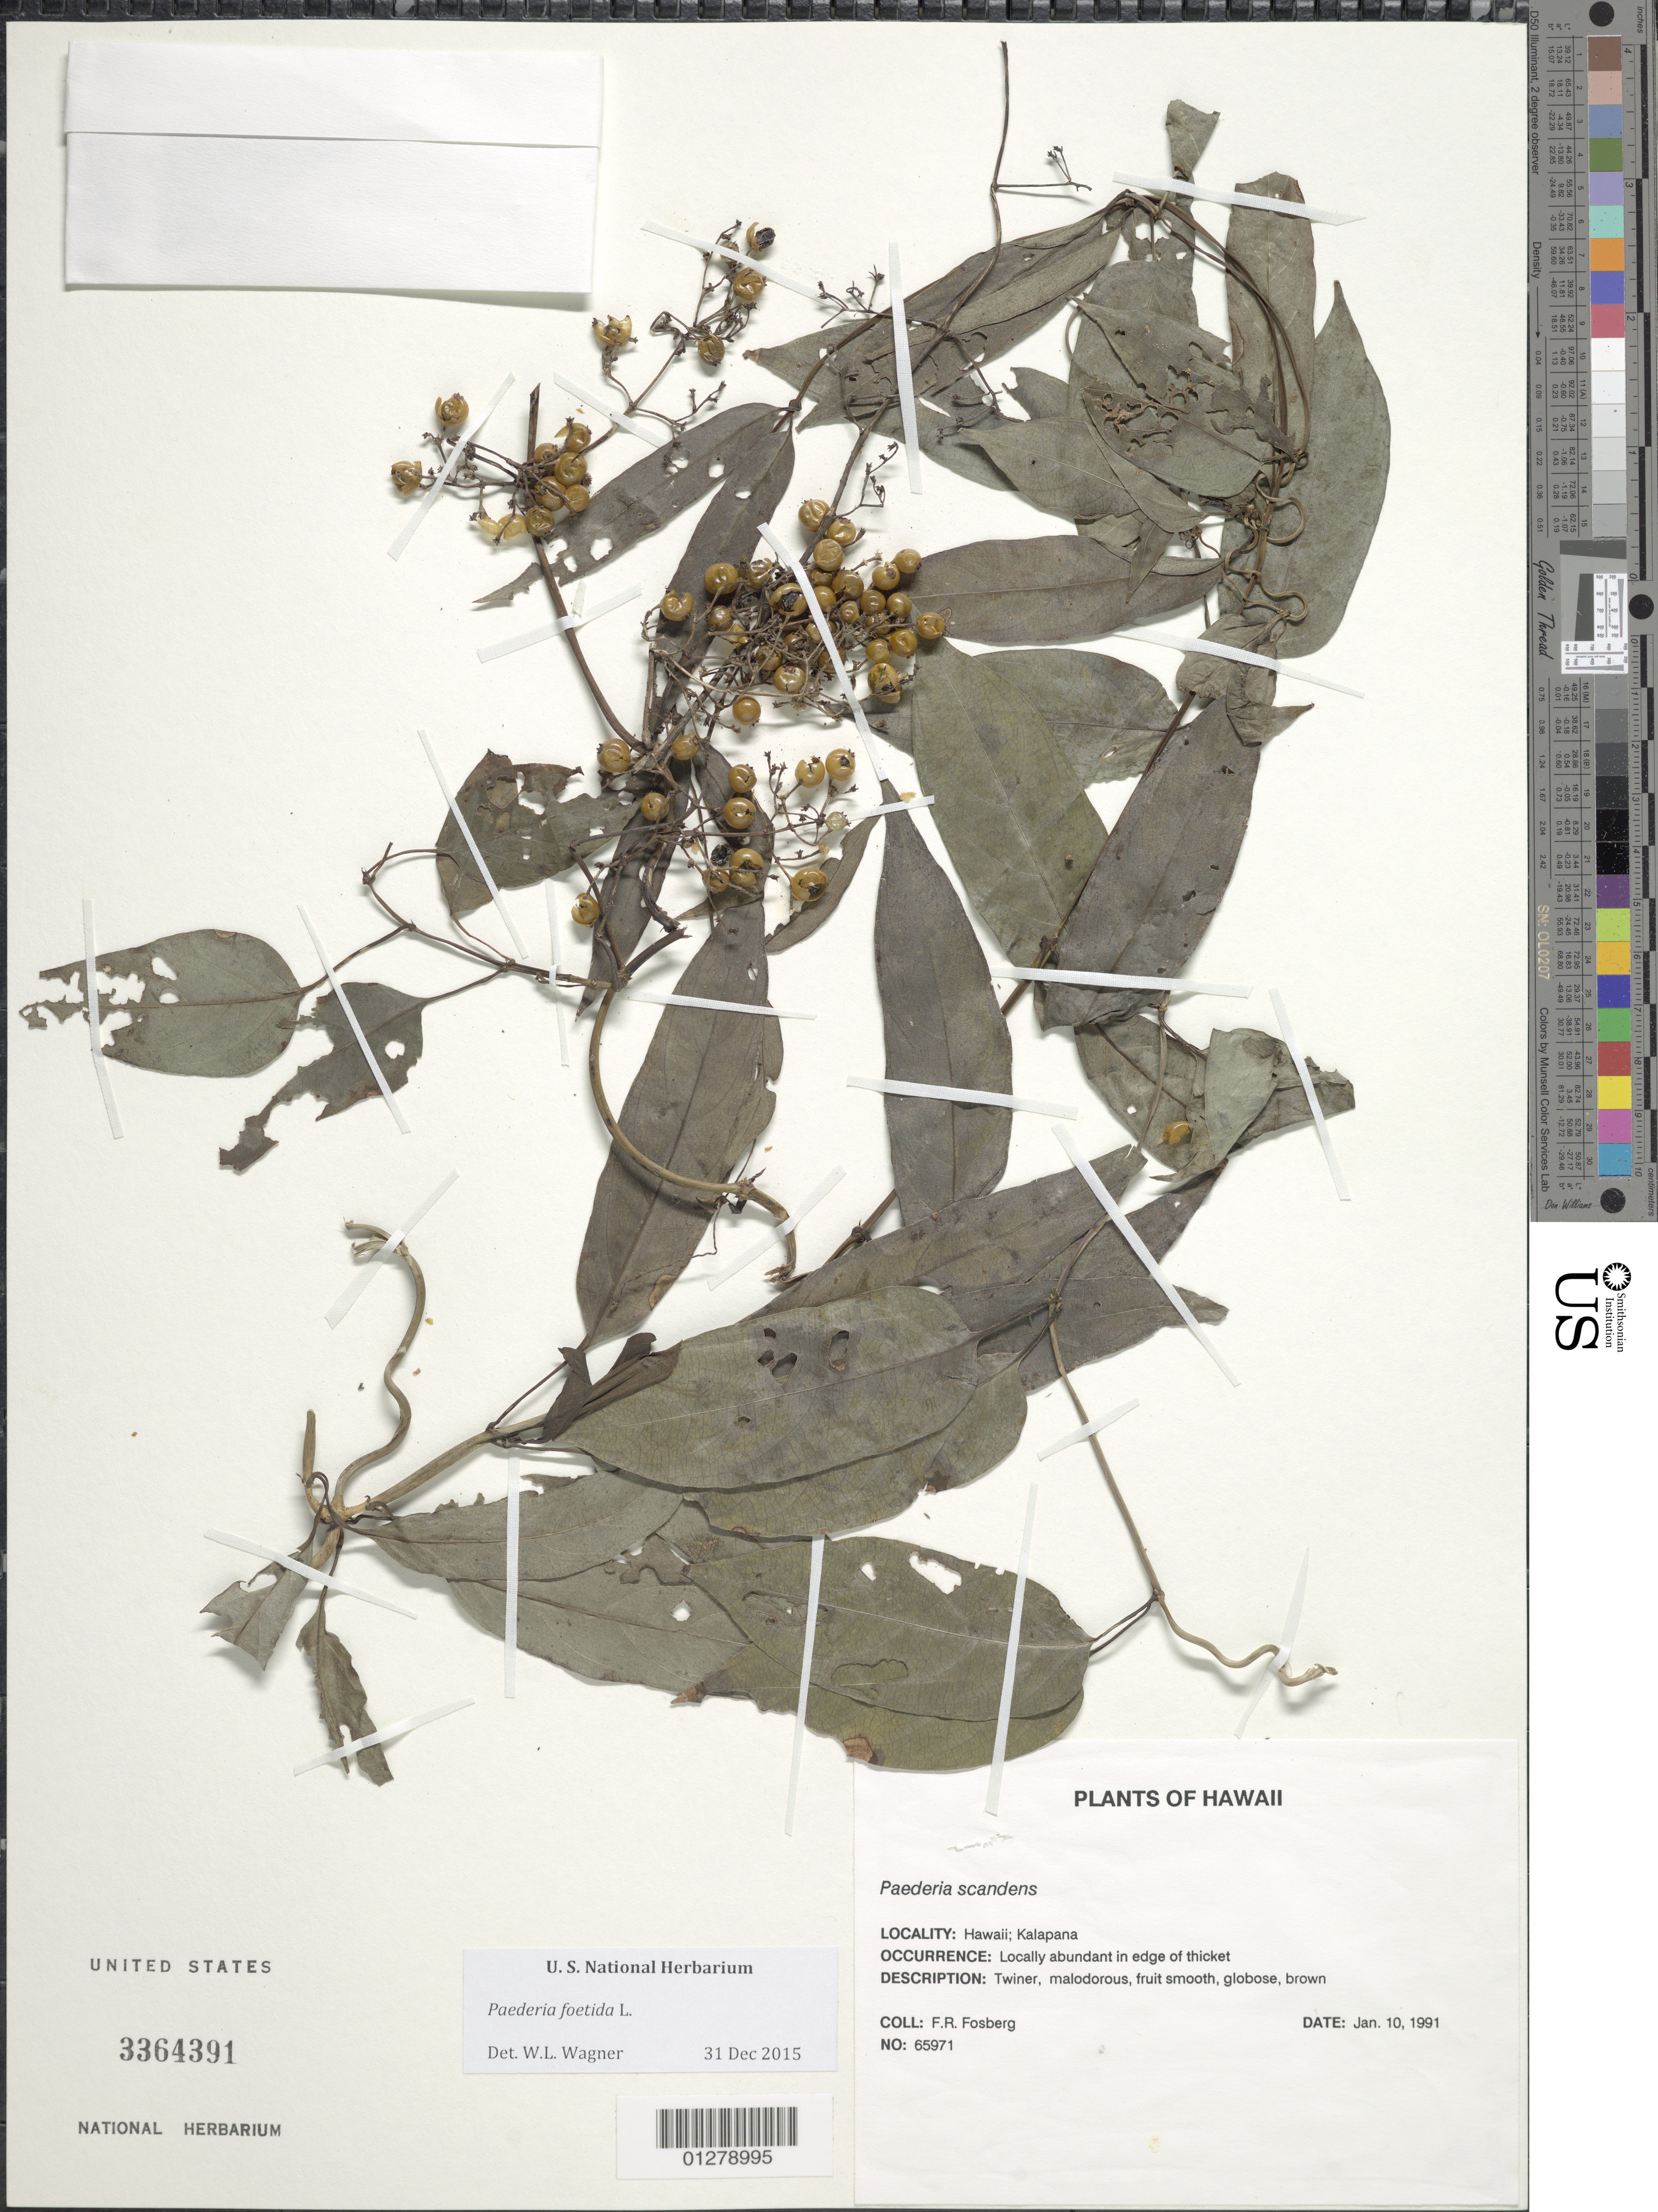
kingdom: Plantae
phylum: Tracheophyta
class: Magnoliopsida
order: Gentianales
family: Rubiaceae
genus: Paederia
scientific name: Paederia foetida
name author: L.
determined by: Wagner, W. L., (BOT), Smithsonian Institution - National Museum of Natural History (UNITED STATES)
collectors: F. R. Fosberg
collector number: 65971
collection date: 1991-01-10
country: United States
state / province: Hawaii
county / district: Hawaii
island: Hawaii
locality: Kalapana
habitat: Edge of thicket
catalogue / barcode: US 3364391